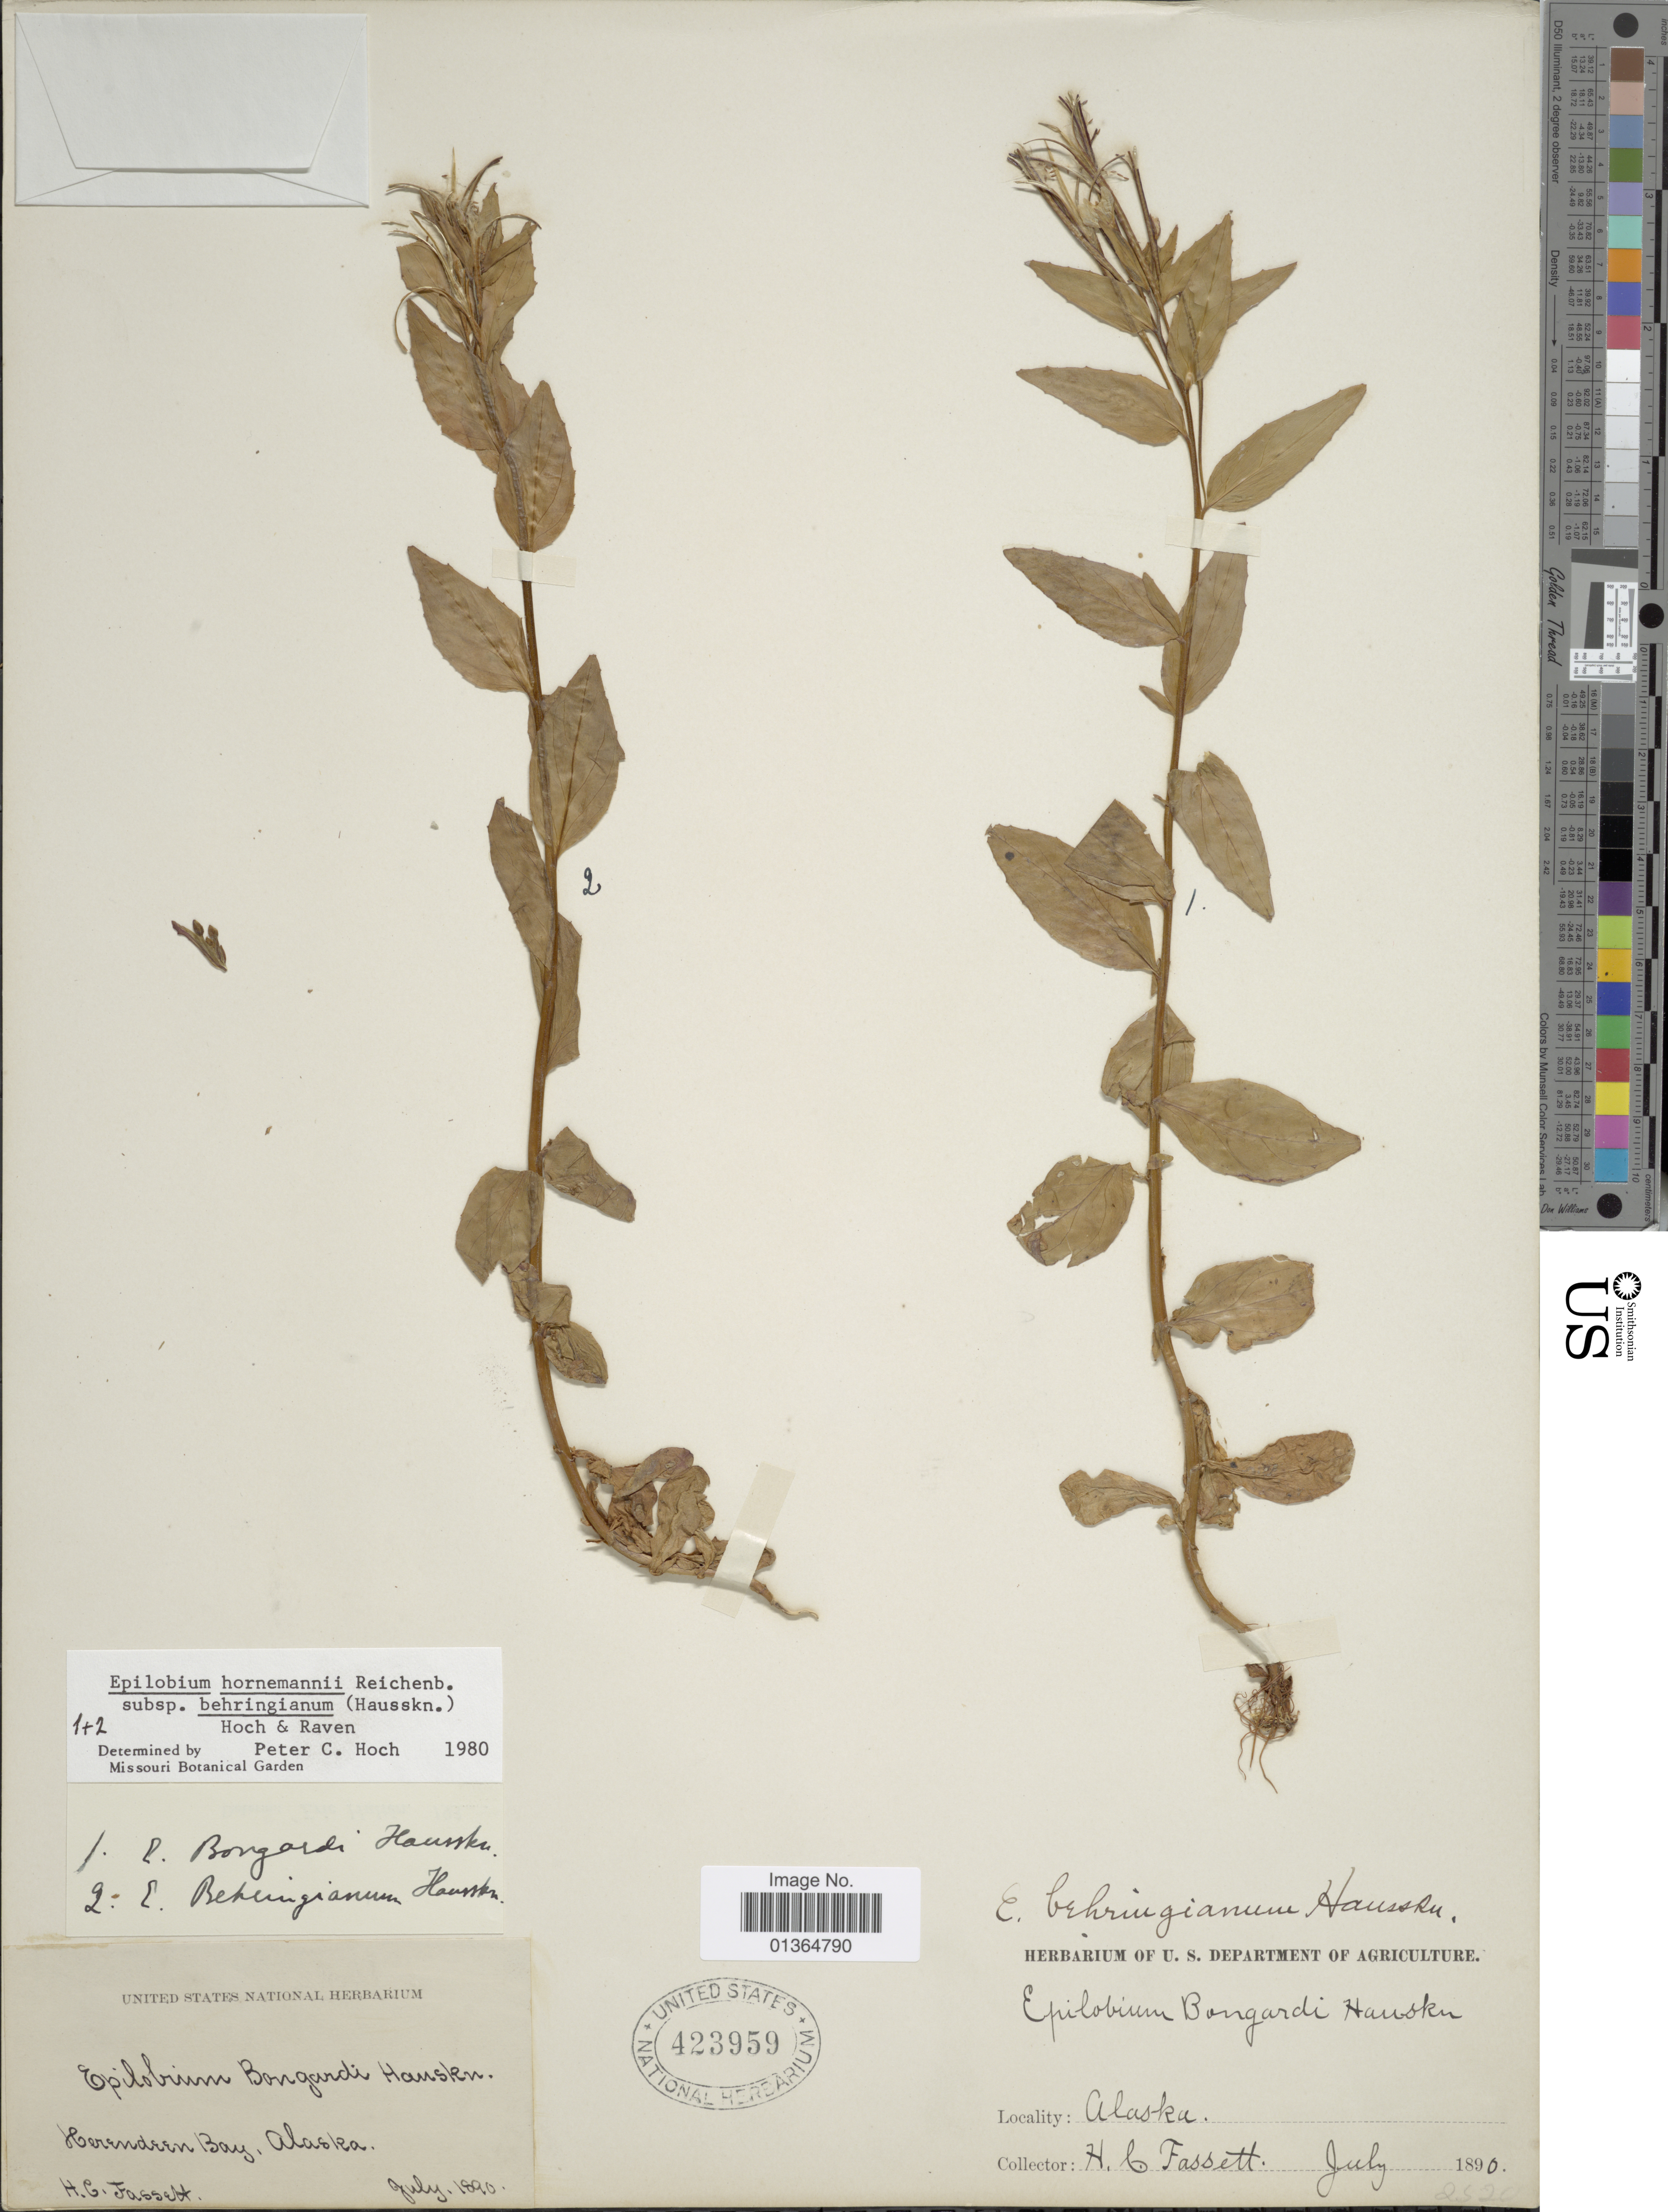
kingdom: Plantae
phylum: Tracheophyta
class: Magnoliopsida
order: Myrtales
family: Onagraceae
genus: Epilobium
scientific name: Epilobium hornemannii subsp. behringianum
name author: (Hausskn.) Hoch & P.H. Raven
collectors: H. C. Fassett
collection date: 1890-07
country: United States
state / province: Alaska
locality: Herendeen Bay.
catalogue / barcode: US 423959